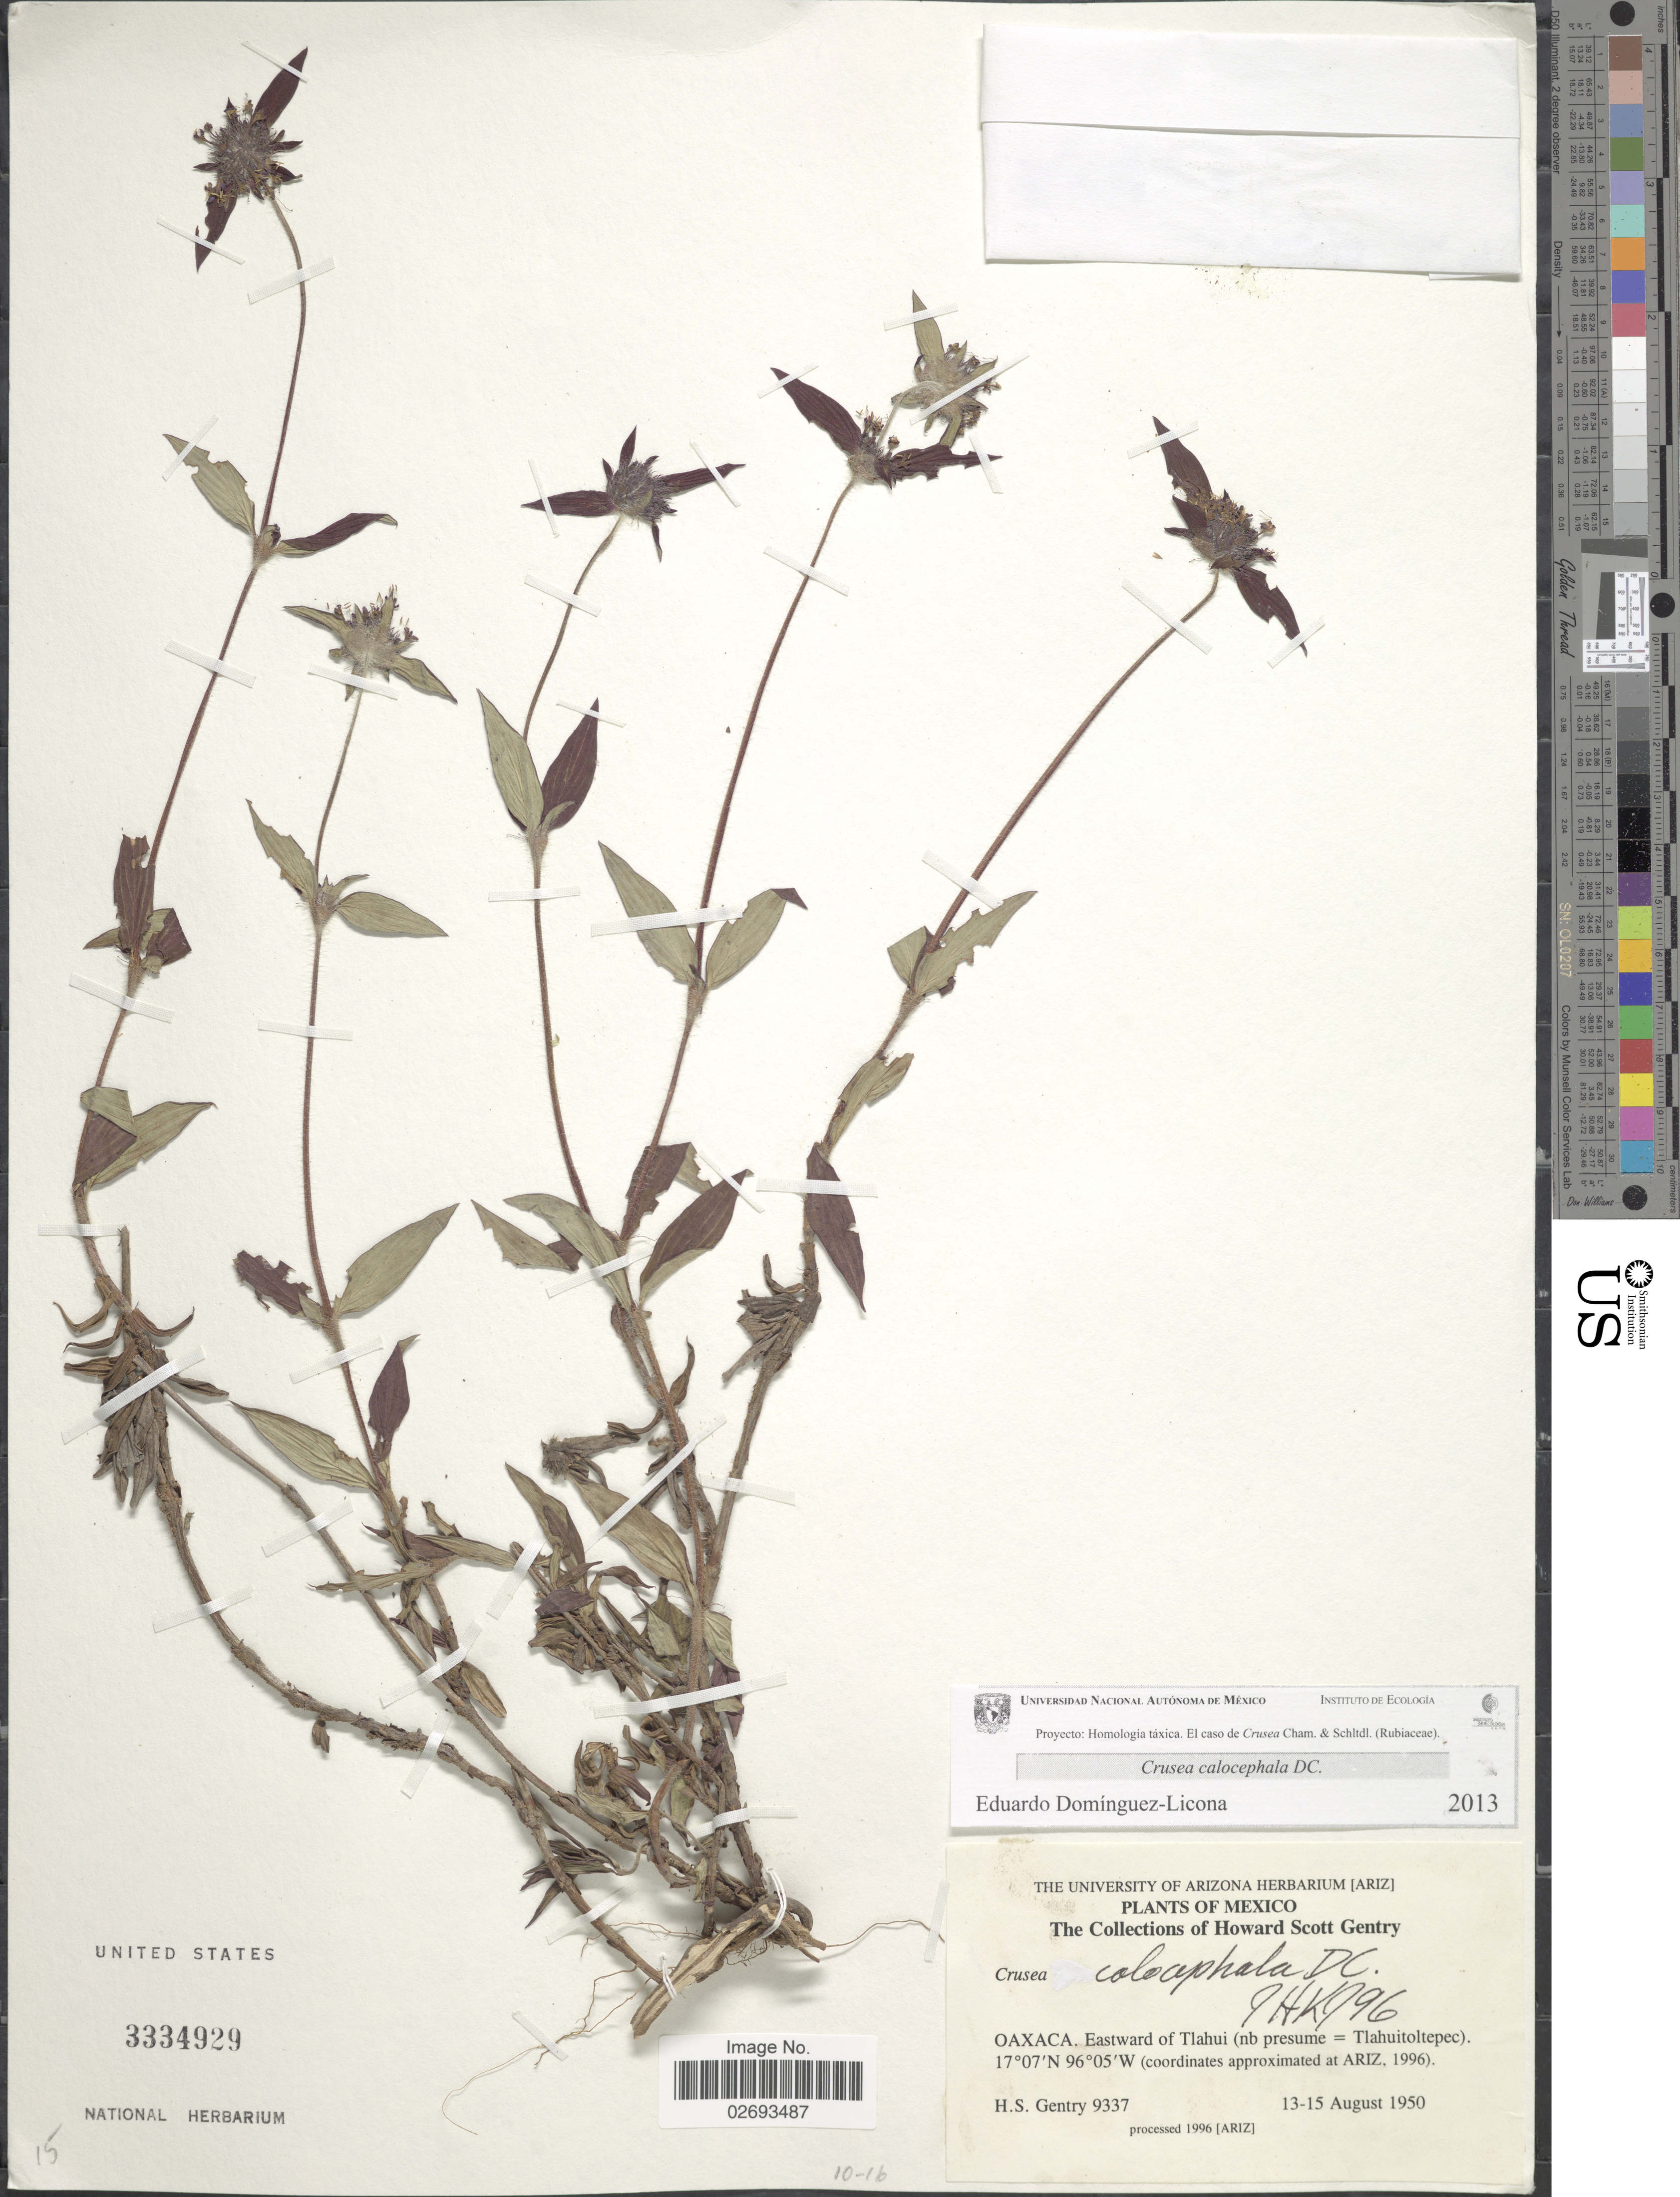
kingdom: Plantae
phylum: Tracheophyta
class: Magnoliopsida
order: Gentianales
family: Rubiaceae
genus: Crusea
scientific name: Crusea calocephala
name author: DC.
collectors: H. S. Gentry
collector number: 9337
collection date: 1950-08-13/1950-08-15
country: Mexico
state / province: Oaxaca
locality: Eastward of Tlahui (nb presume = Tlahuitoltepec)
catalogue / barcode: US 3334929